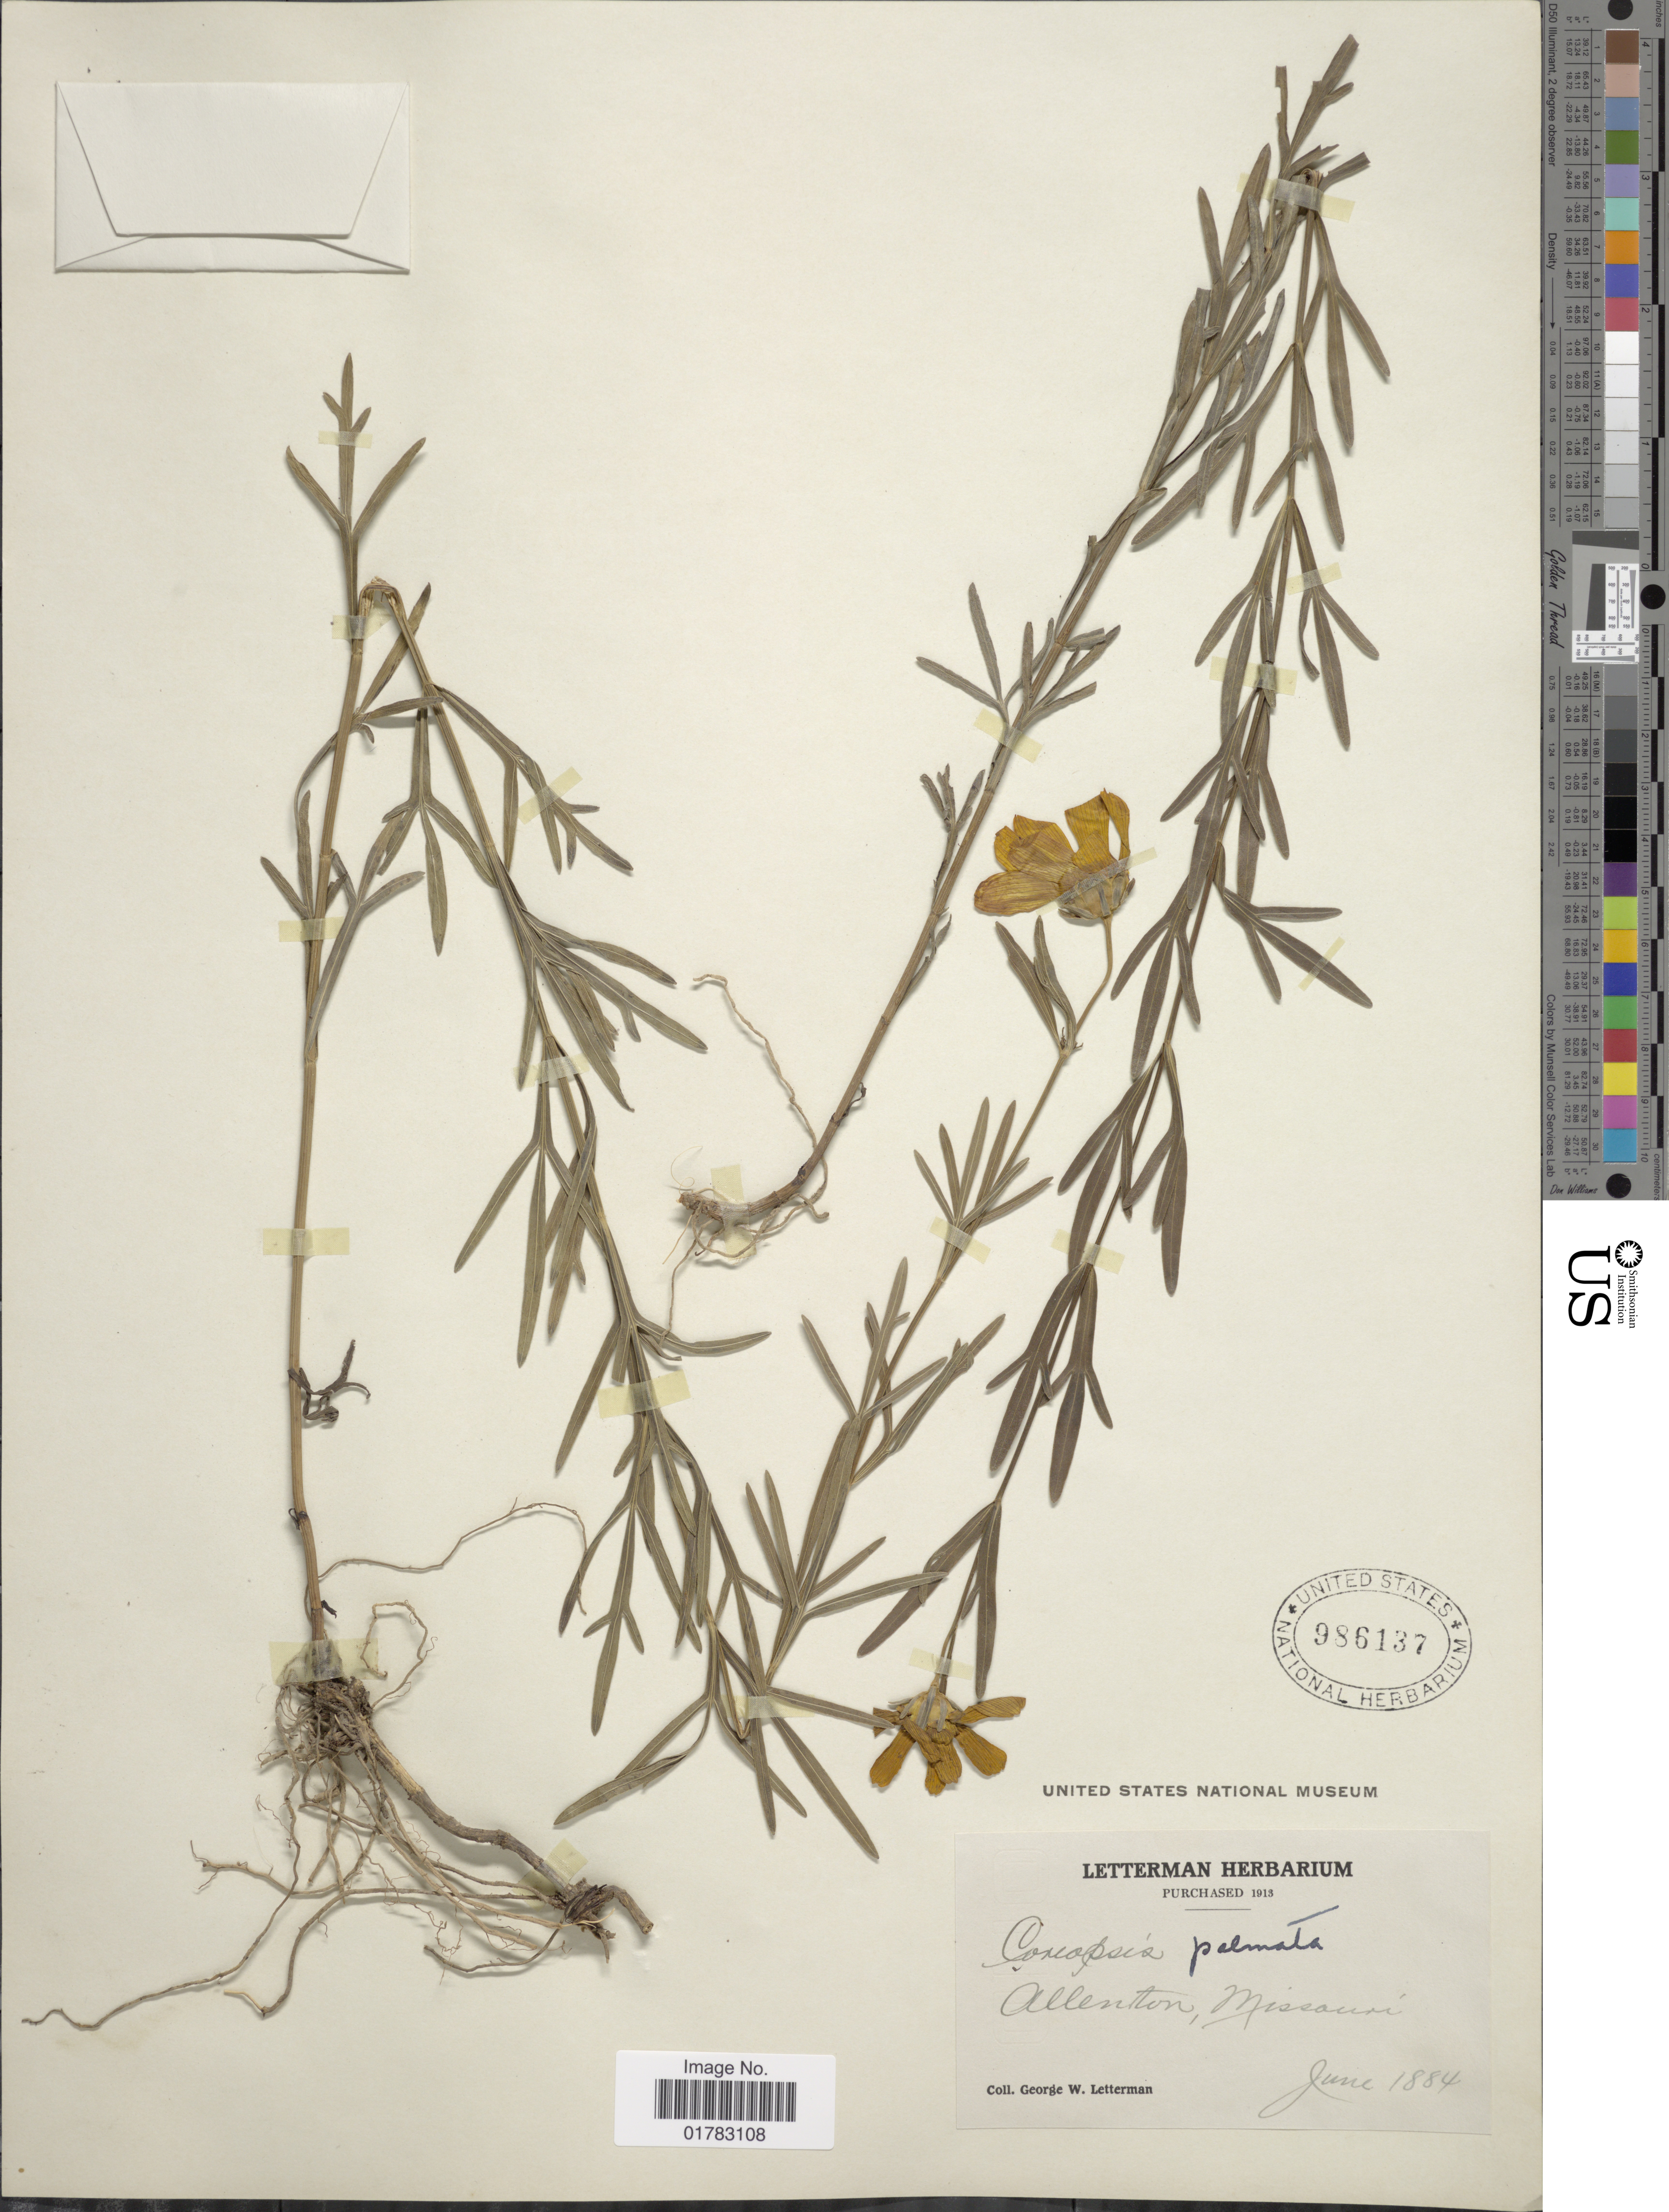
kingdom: Plantae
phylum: Tracheophyta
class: Magnoliopsida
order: Asterales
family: Asteraceae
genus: Coreopsis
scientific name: Coreopsis palmata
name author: Nutt.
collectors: G. W. Letterman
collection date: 1884-06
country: United States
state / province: Missouri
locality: Allenton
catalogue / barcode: US 986137